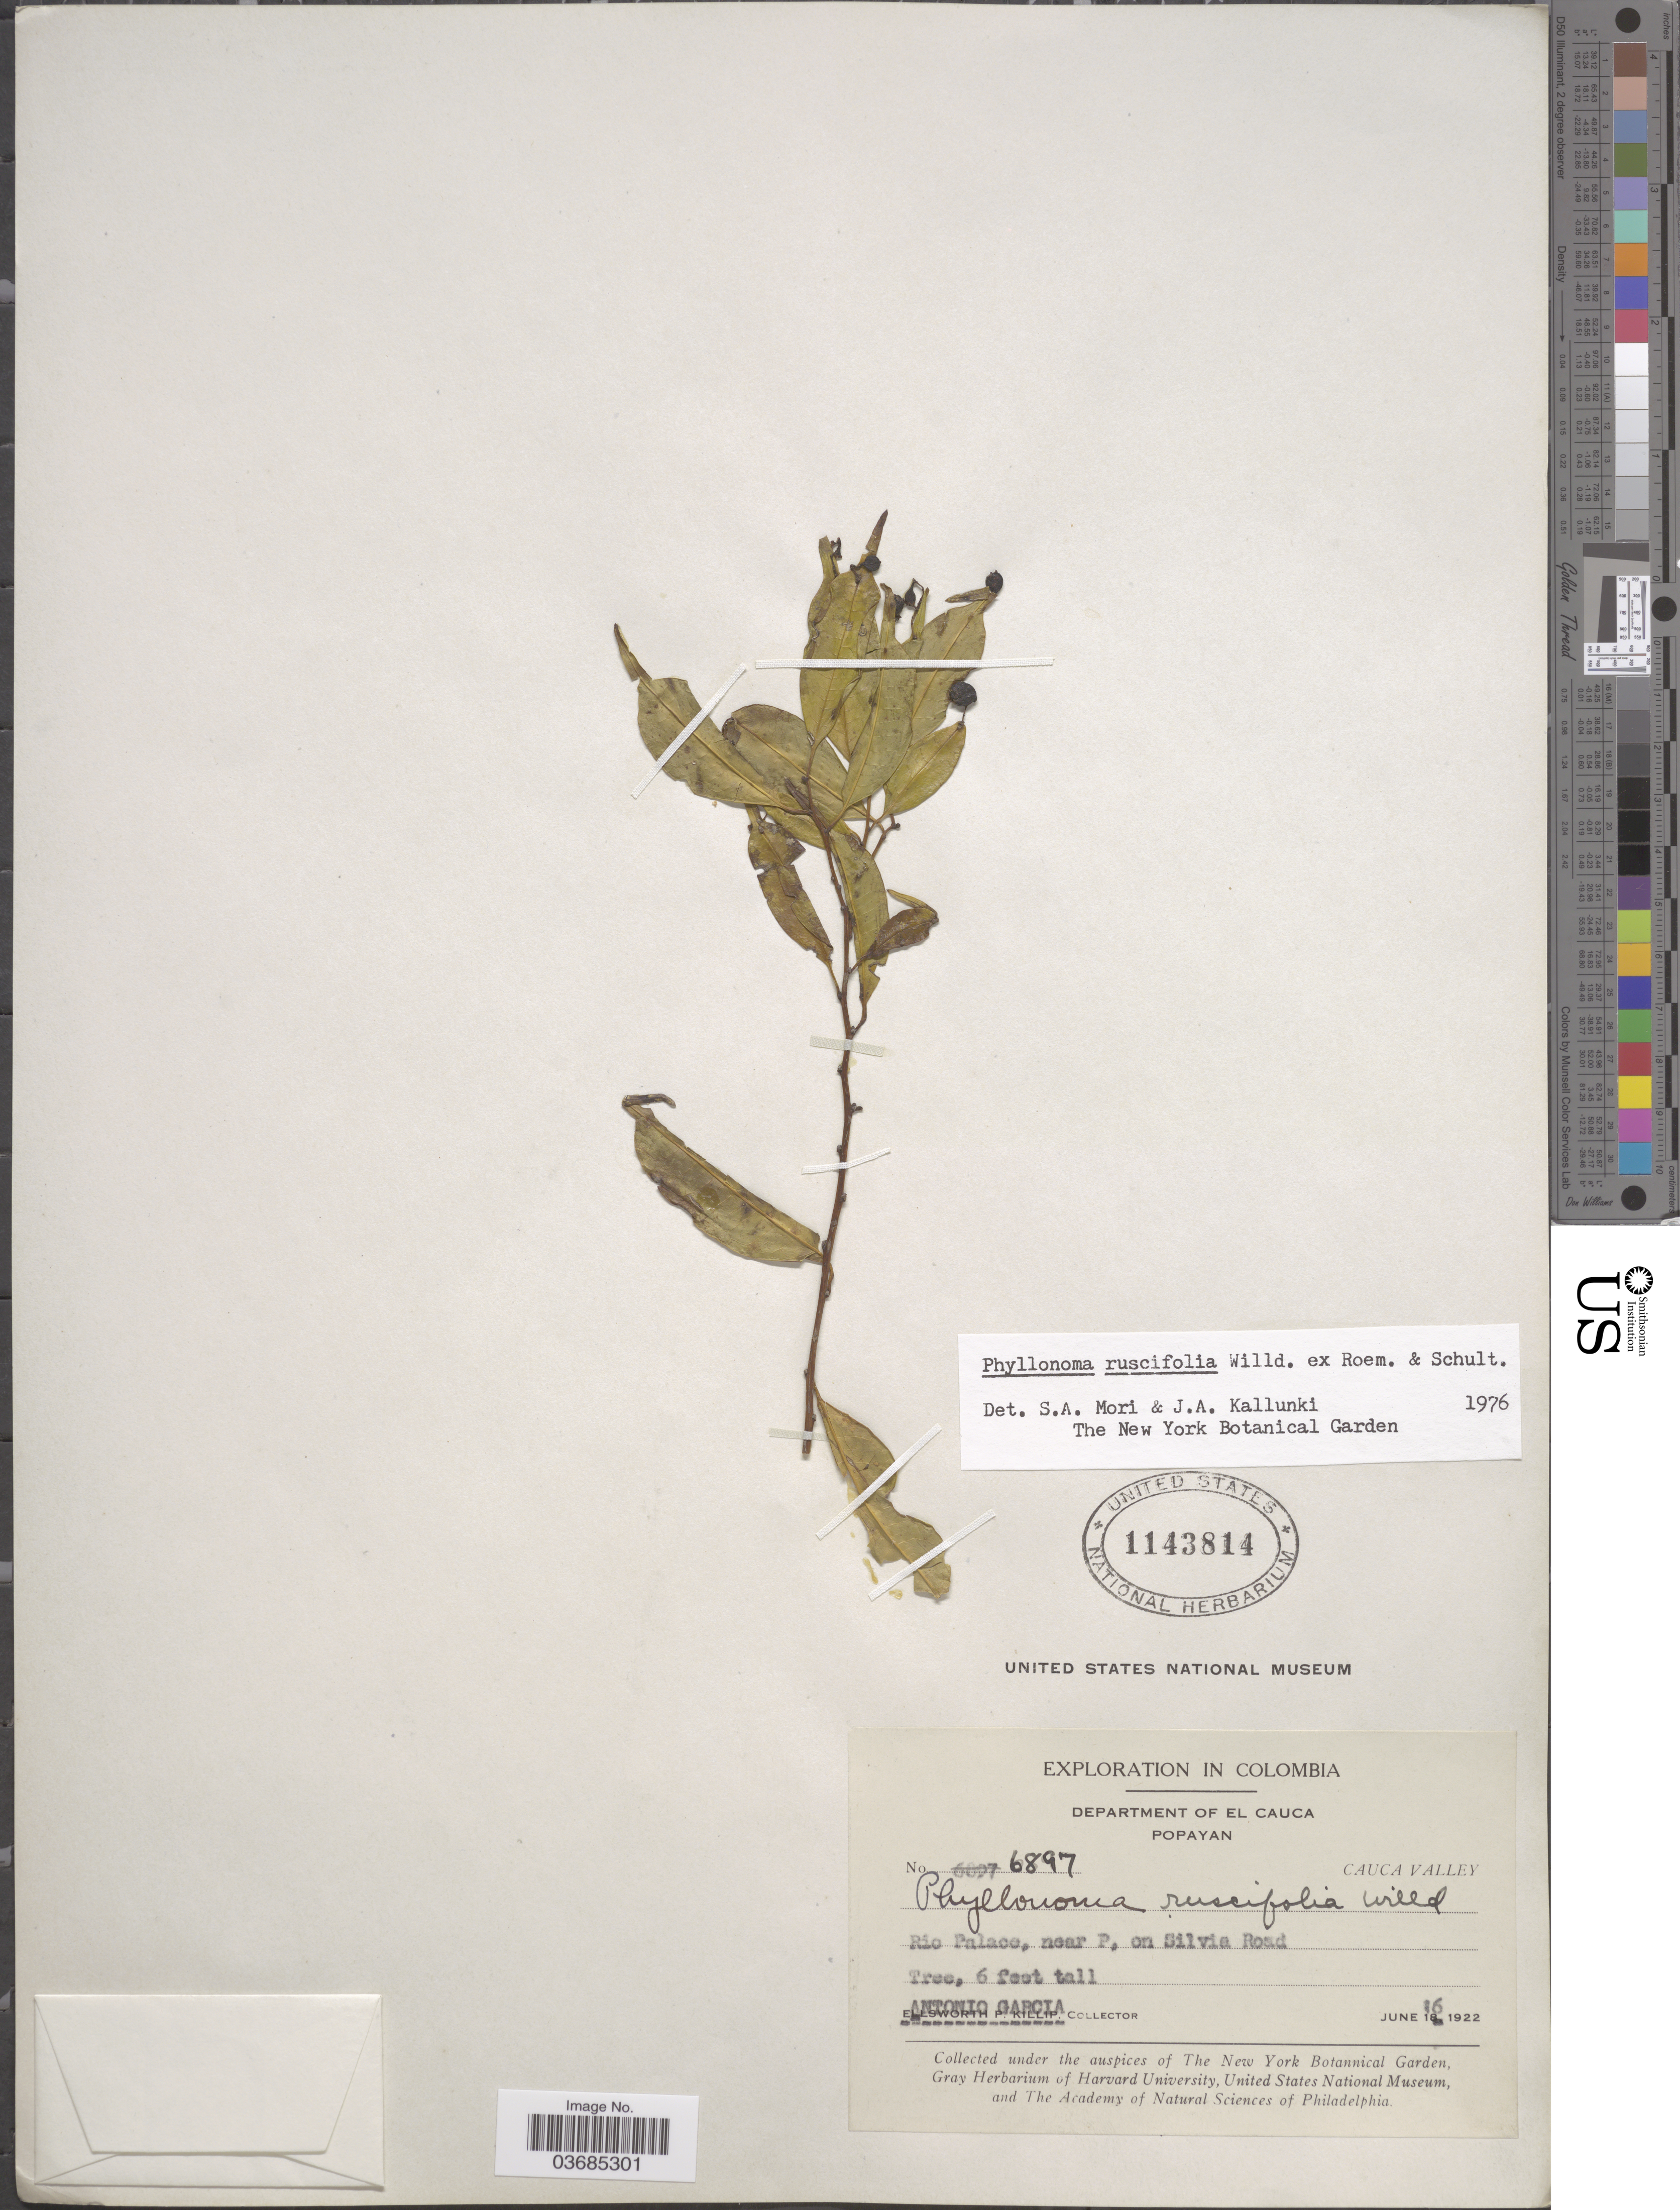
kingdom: Plantae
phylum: Tracheophyta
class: Magnoliopsida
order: Aquifoliales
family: Phyllonomaceae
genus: Phyllonoma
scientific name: Phyllonoma ruscifolia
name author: Willd. ex Schult.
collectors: A. Garcia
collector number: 6897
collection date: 1922-06-16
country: Colombia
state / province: Cauca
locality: Exploration in Colombia. Department of El Cauca. Popayan. Cauca Valley. Rio Palace, near P. on Silvia Road.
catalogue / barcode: US 1143814